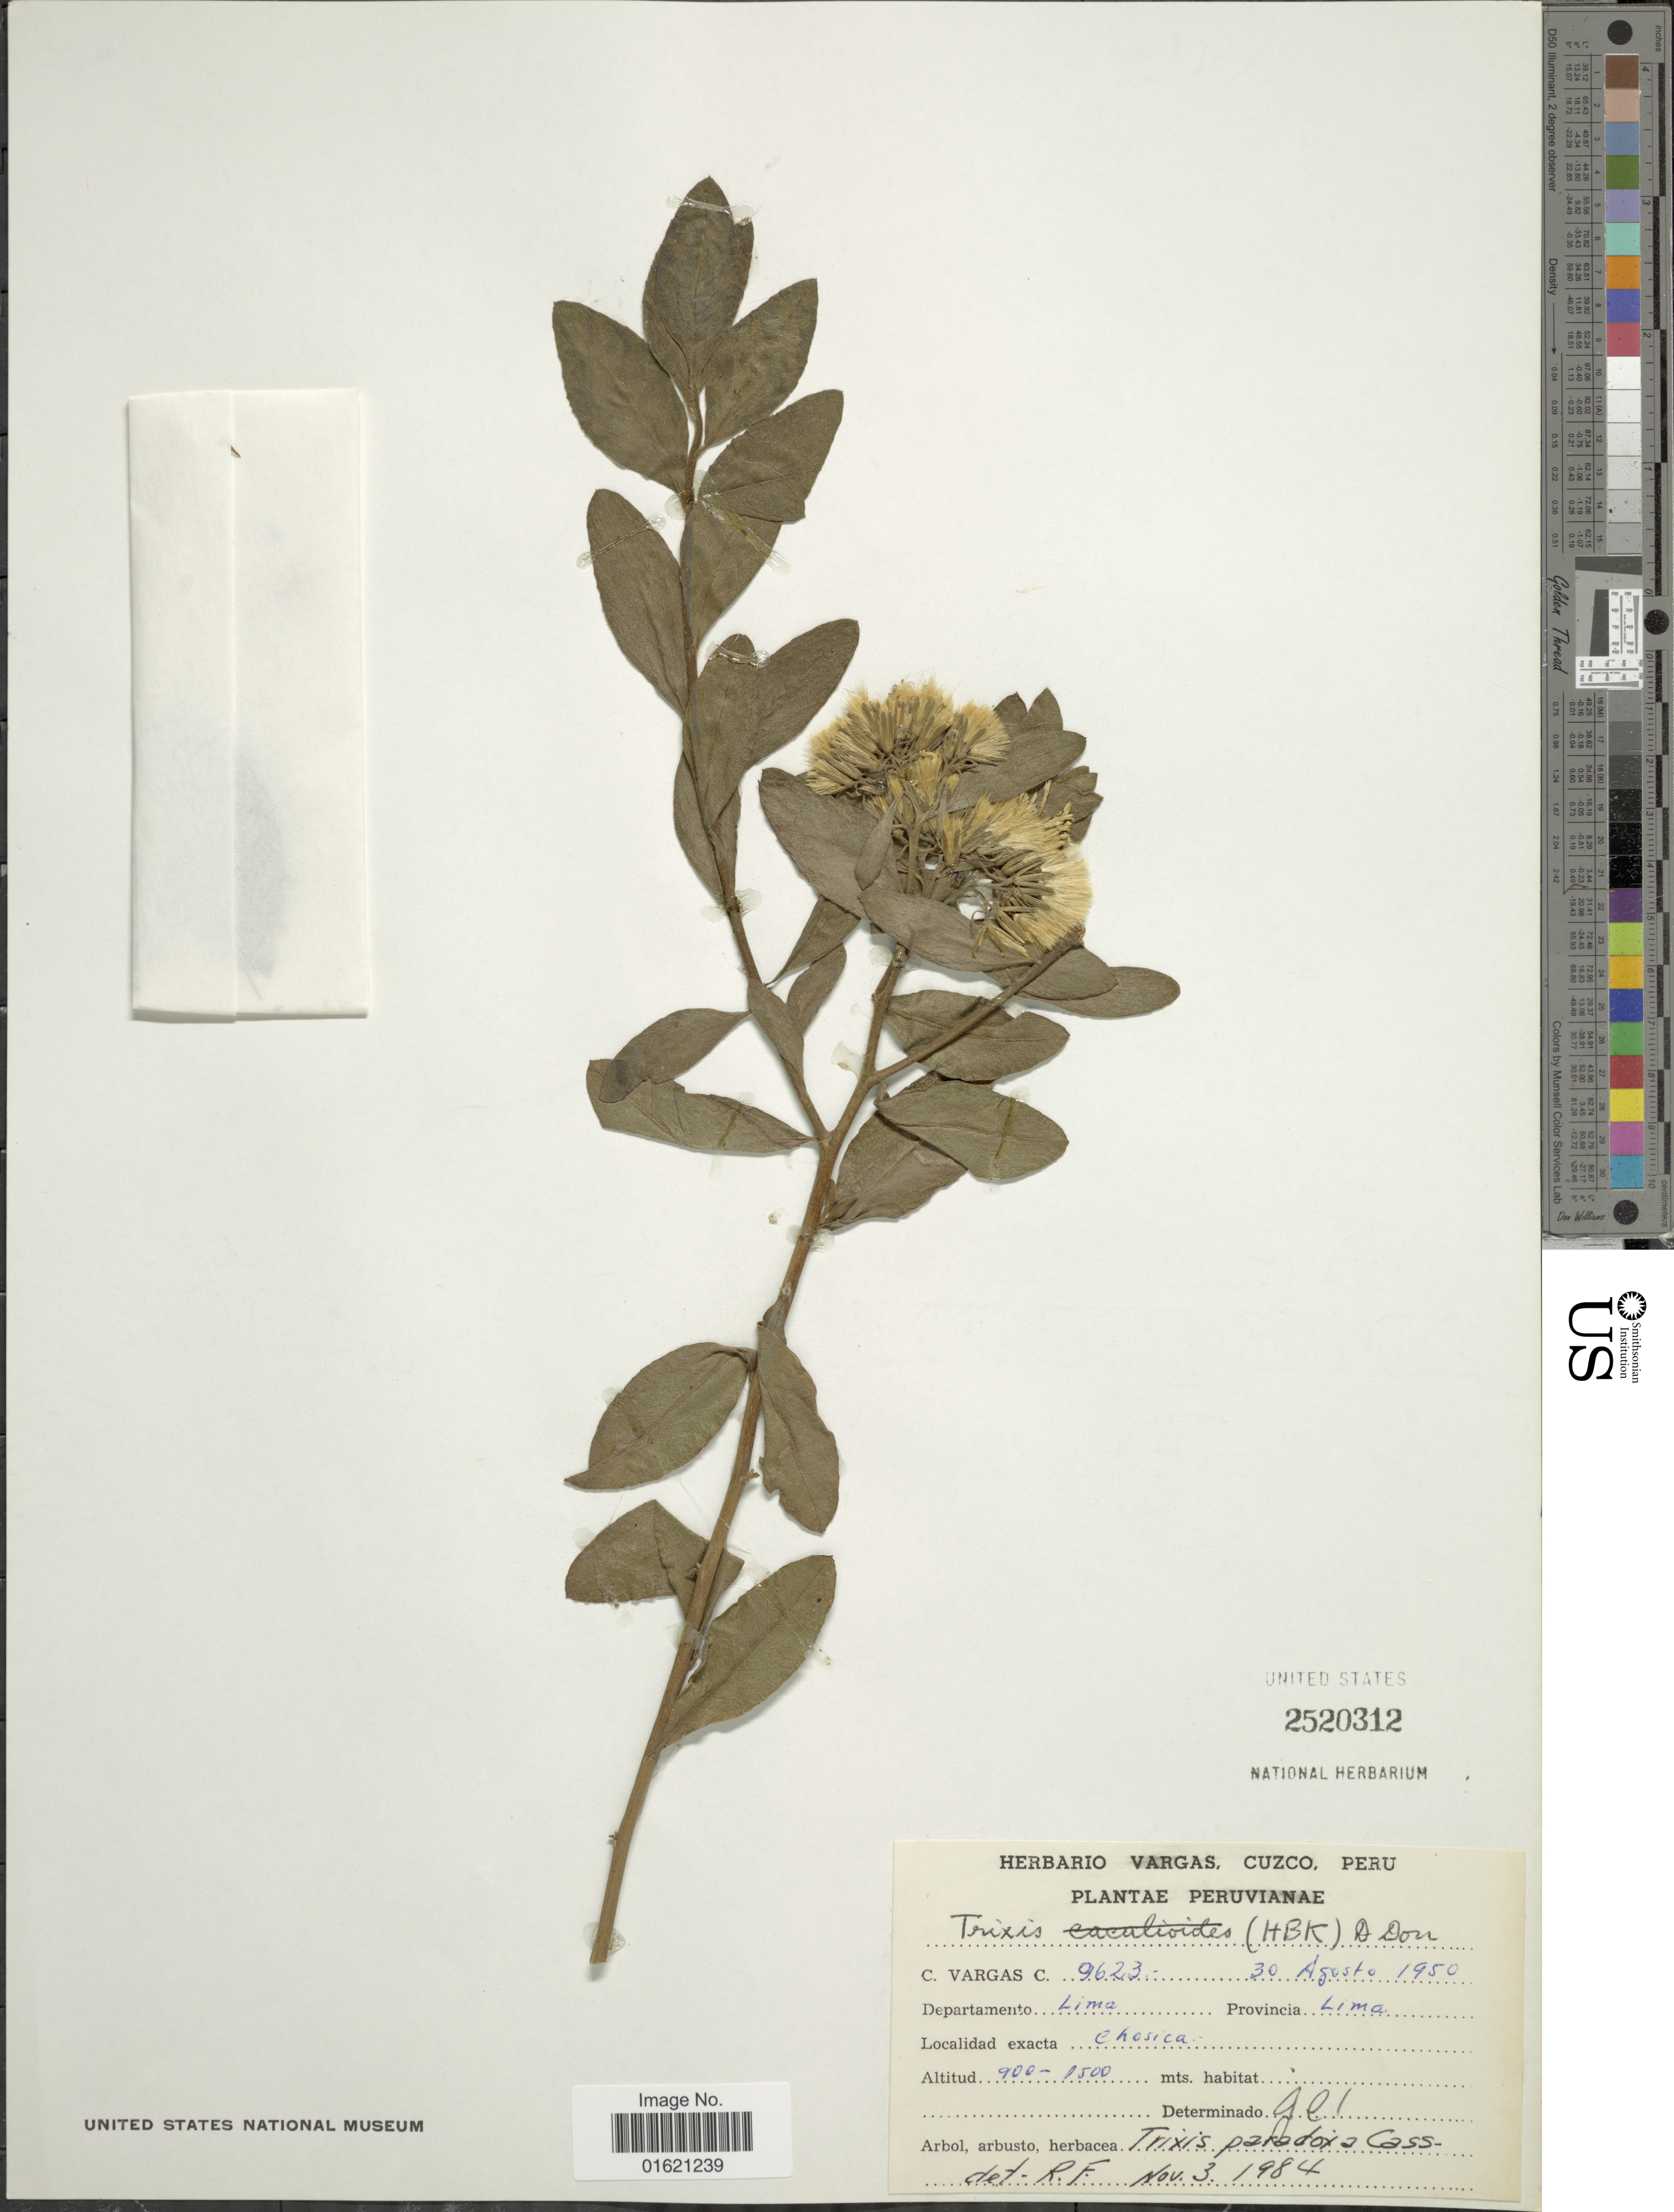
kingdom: Plantae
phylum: Tracheophyta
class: Magnoliopsida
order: Asterales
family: Asteraceae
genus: Trixis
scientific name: Trixis cacalioides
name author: (Kunth) D. Don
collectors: C. Vargas Calderón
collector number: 9623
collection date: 1950-08-30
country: Peru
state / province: Lima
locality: Departamento Lima, Provincia Lima. Chosica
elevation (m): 900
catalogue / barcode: US 2520312